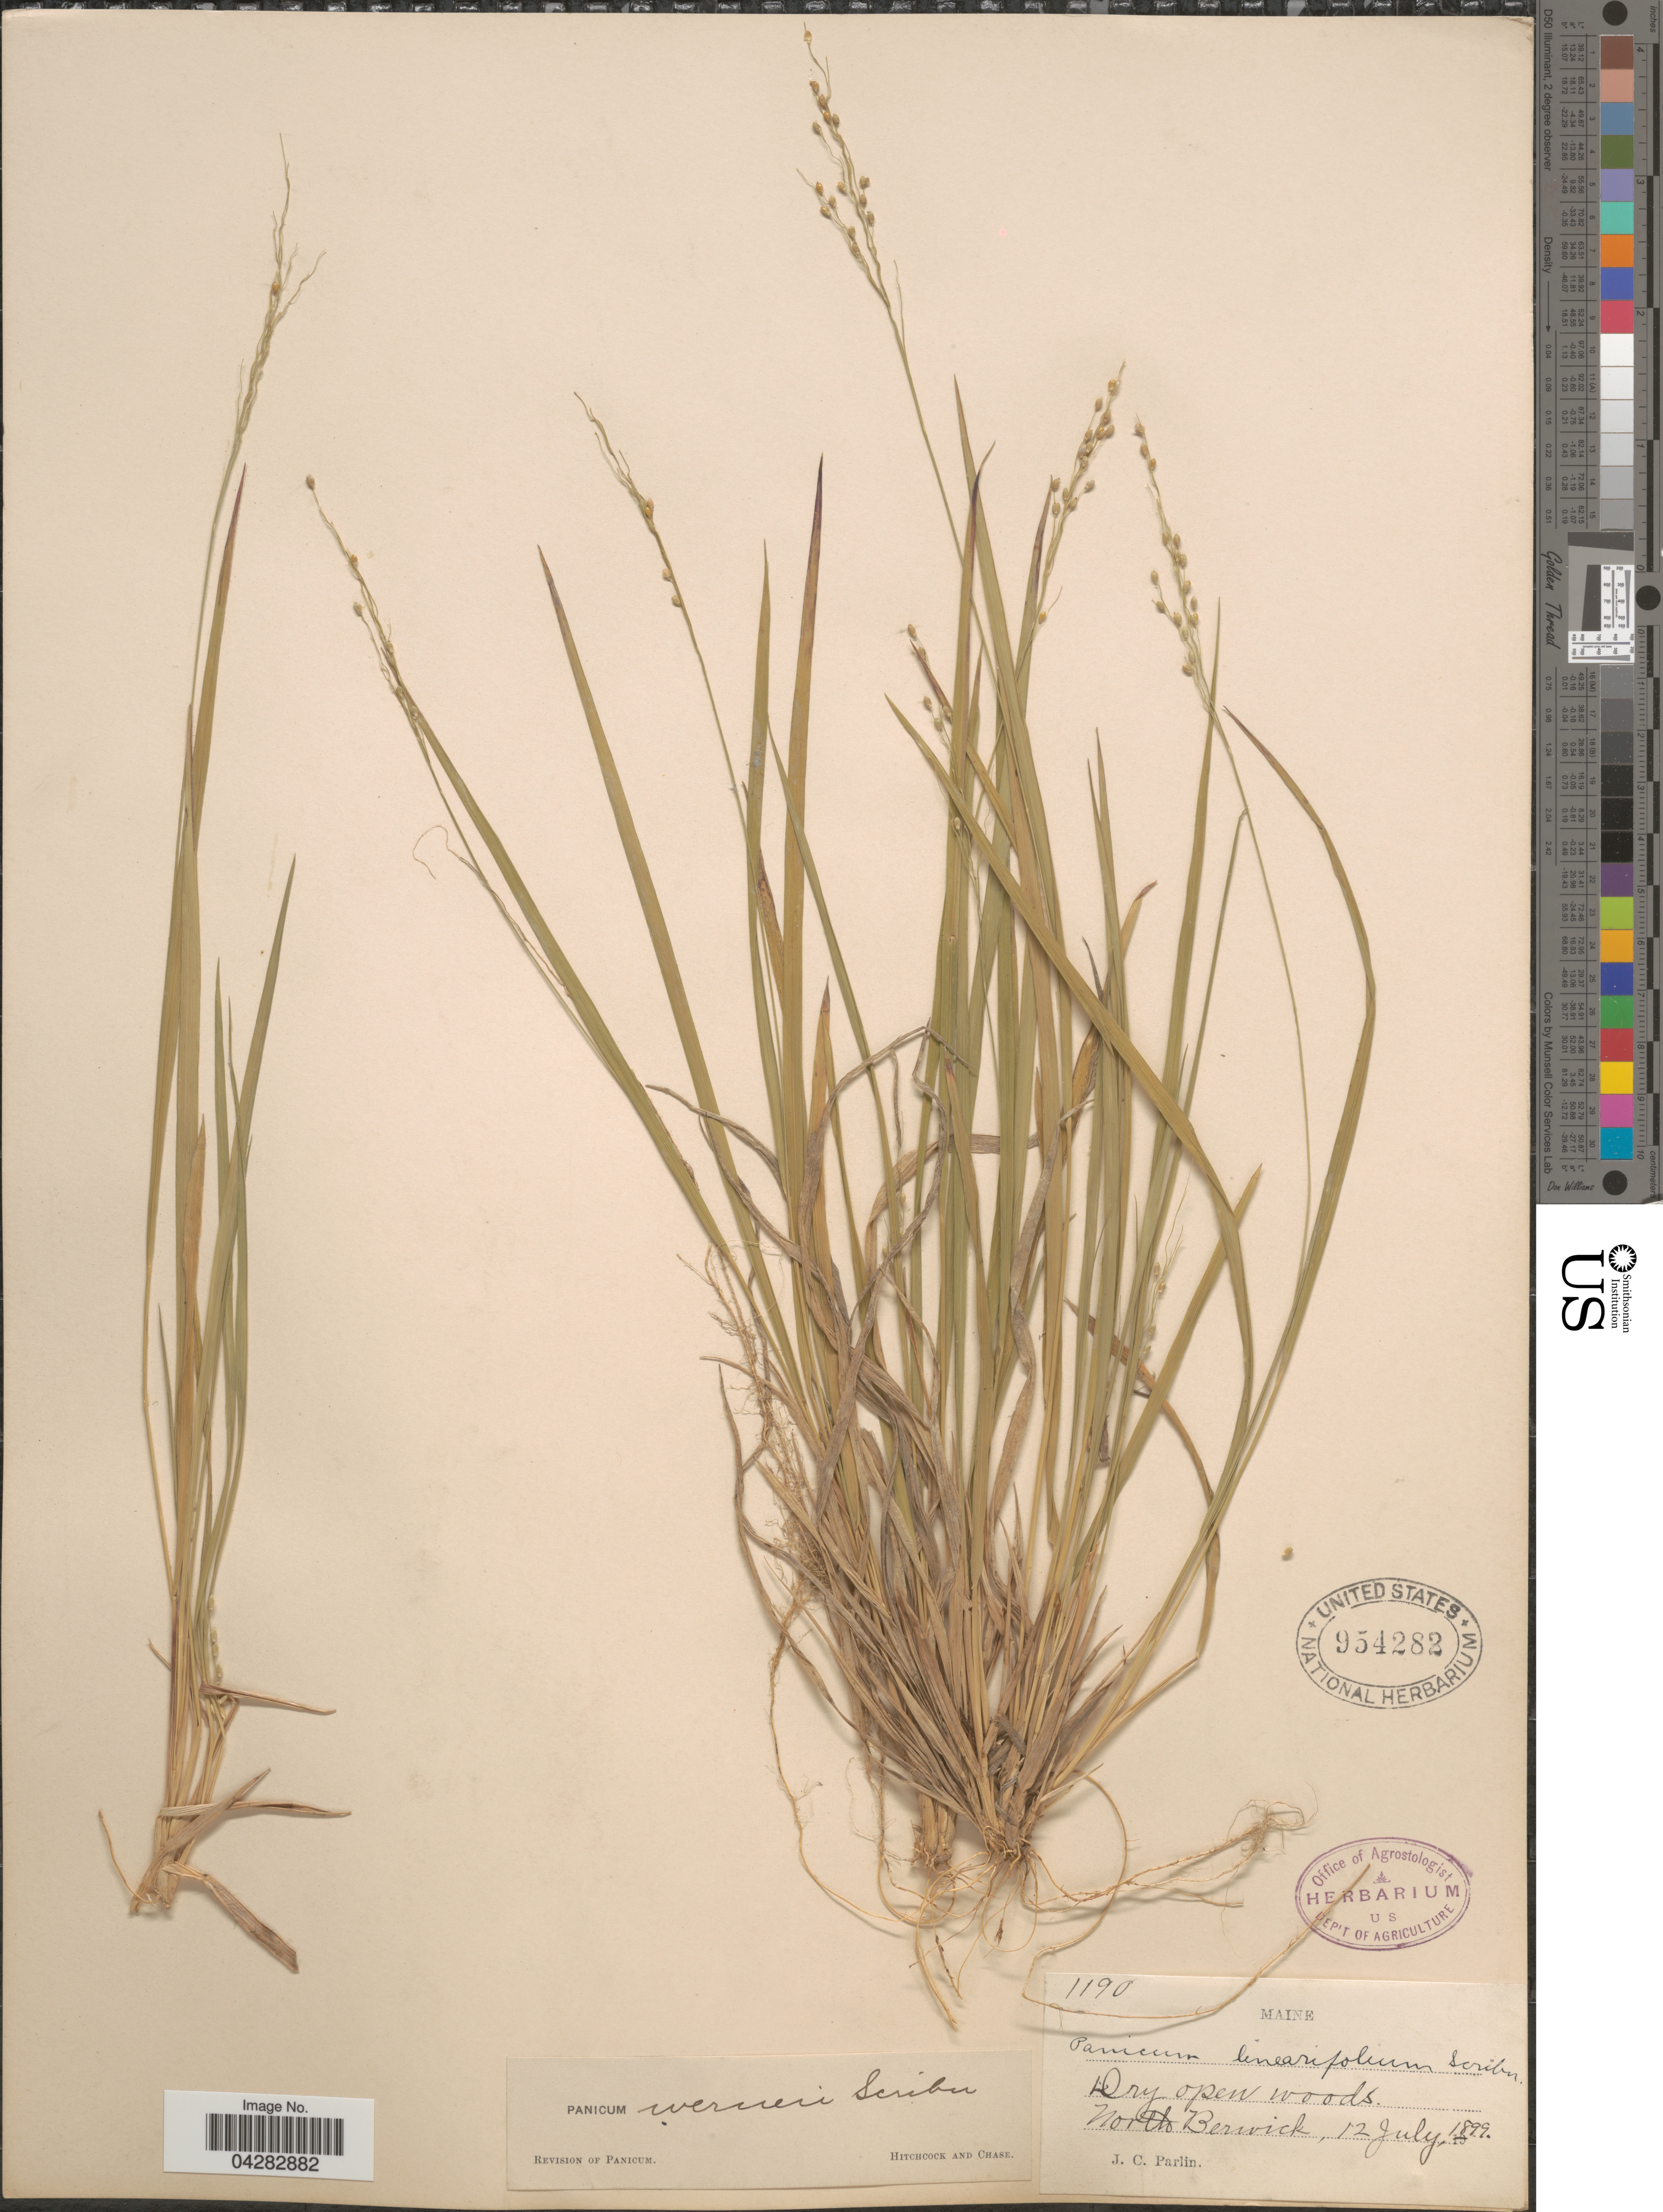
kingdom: Plantae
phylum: Tracheophyta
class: Liliopsida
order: Poales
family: Poaceae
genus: Dichanthelium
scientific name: Dichanthelium linearifolium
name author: (Scribn.) Gould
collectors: J. Parlin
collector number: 1190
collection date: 1899-07-12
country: United States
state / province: Maine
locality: North Berwick.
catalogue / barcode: US 954282